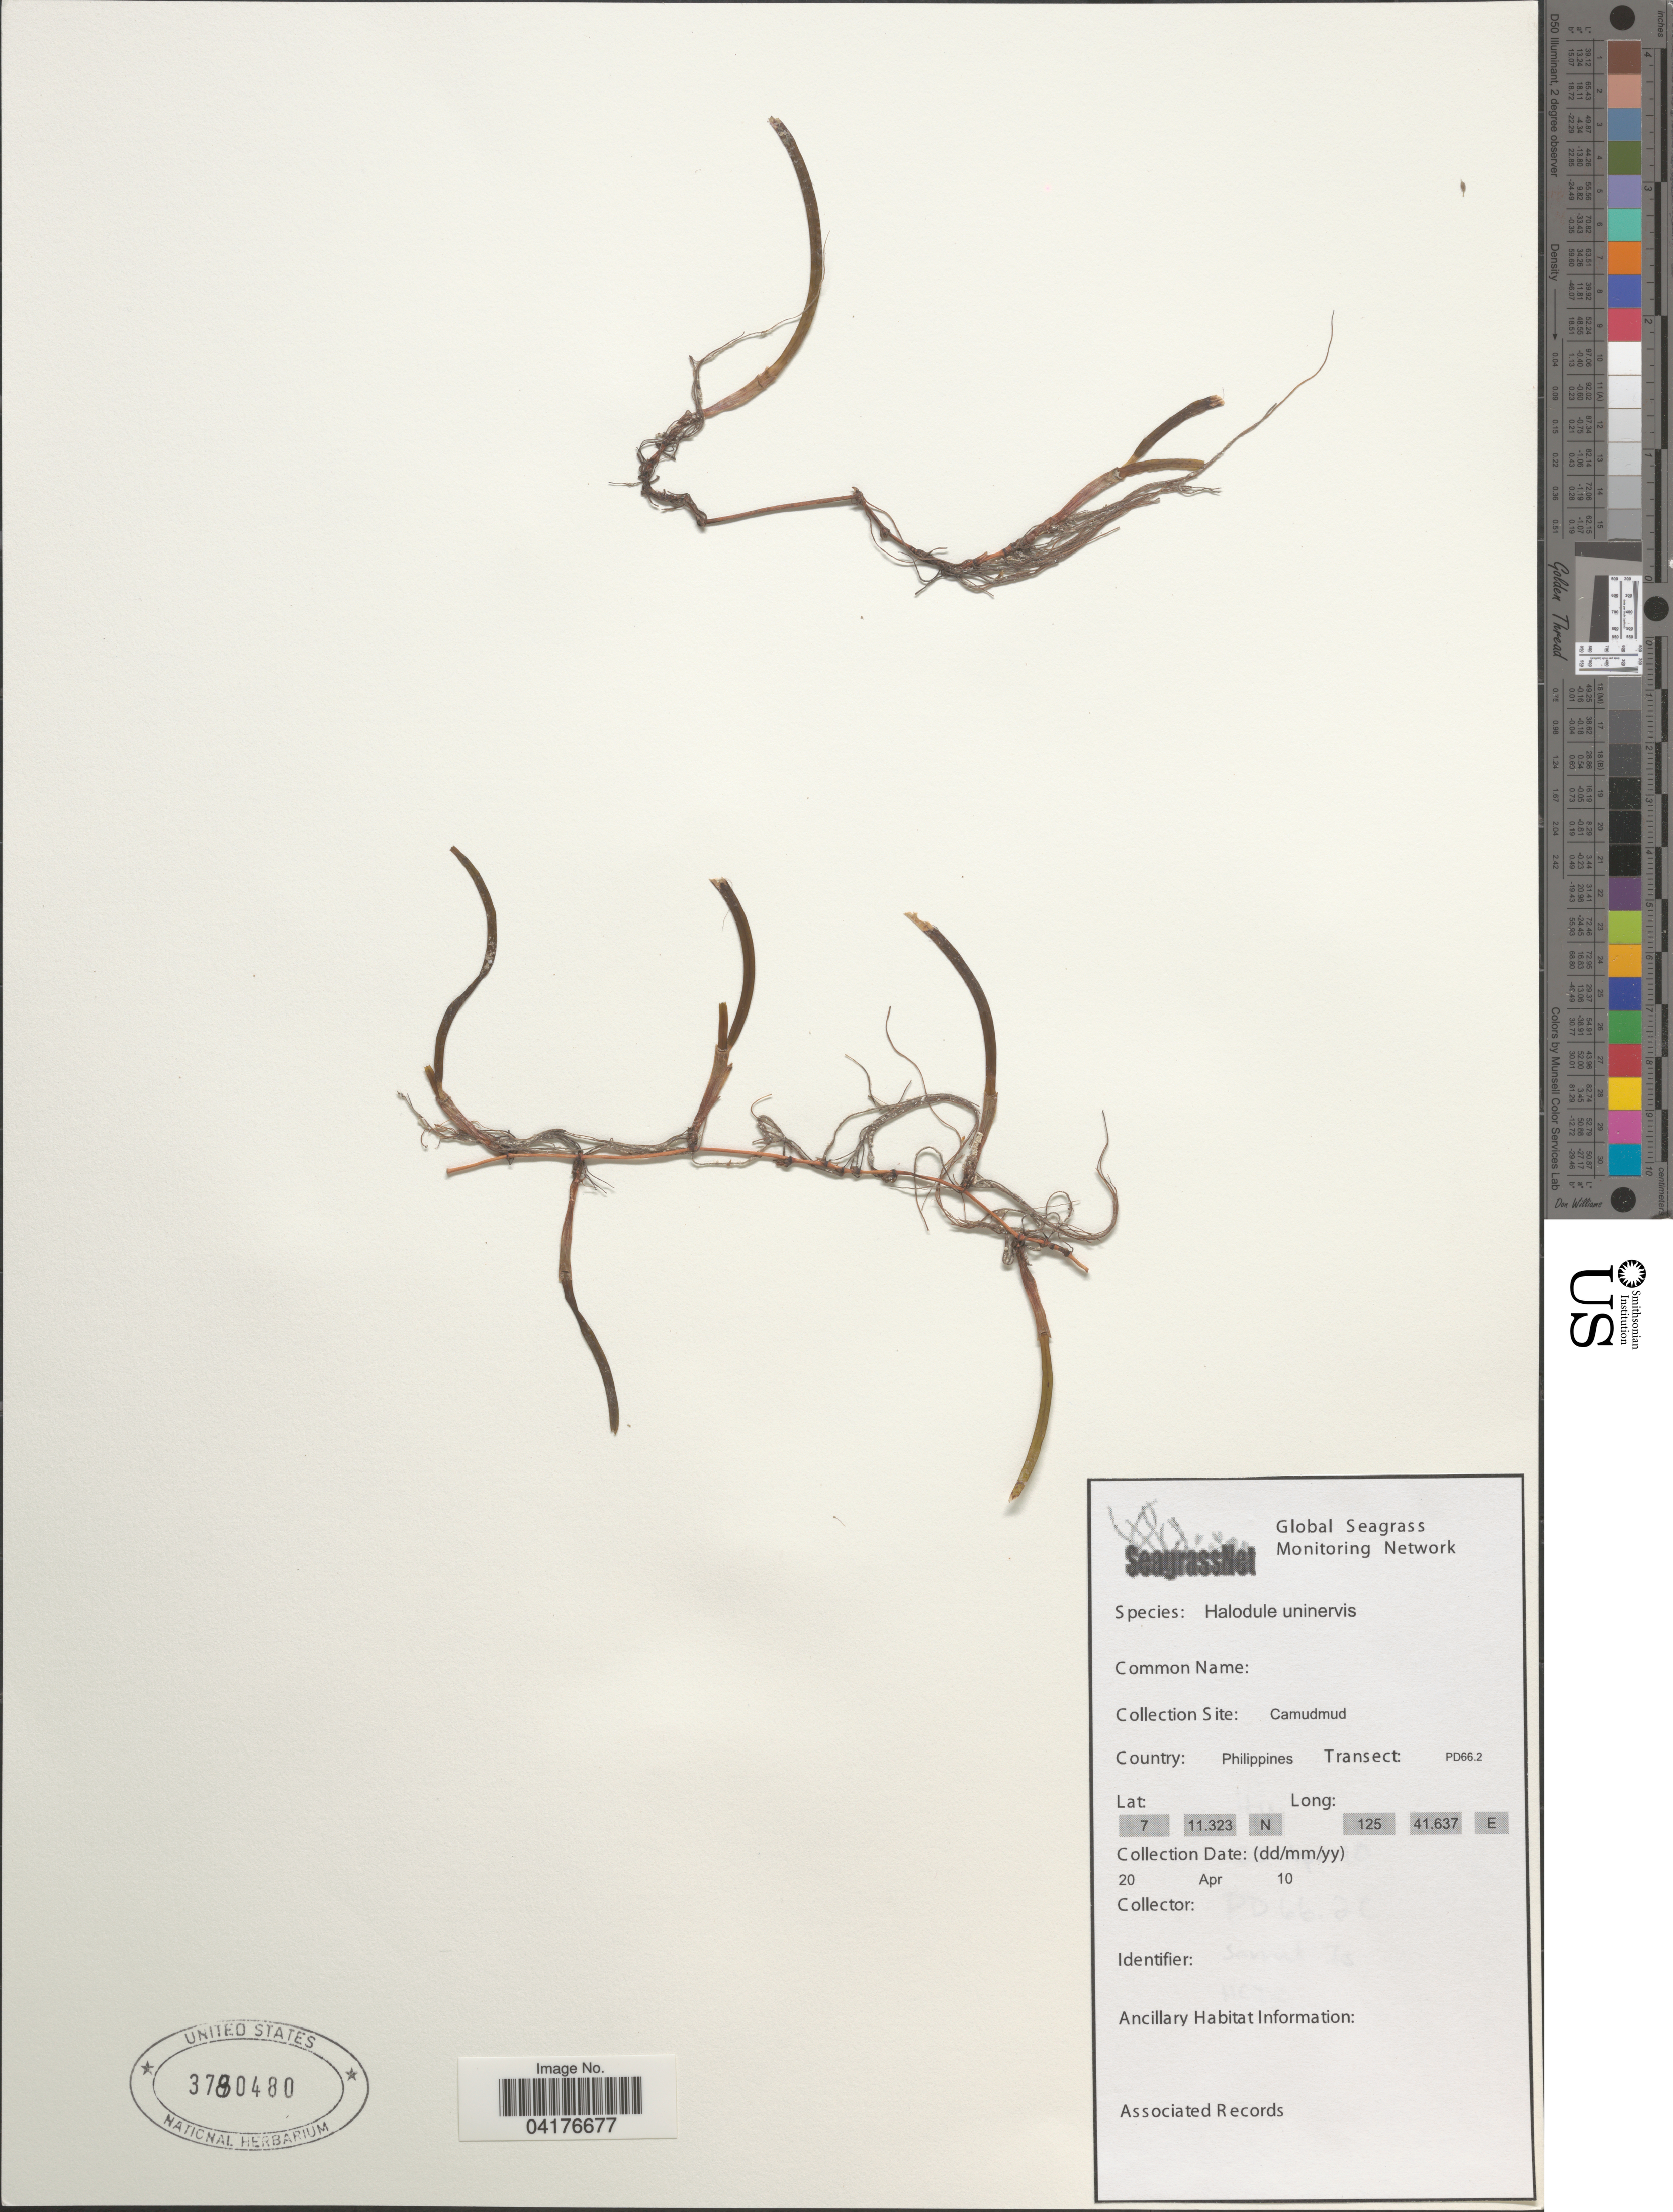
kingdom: Plantae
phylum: Tracheophyta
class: Liliopsida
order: Alismatales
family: Cymodoceaceae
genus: Halodule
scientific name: Halodule uninervis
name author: (Forssk.) Asch.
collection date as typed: Transcribed d/m/y: 20/4/10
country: Philippines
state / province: Davao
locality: Camudmud. Transect: PD66.2.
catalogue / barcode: US 3780480